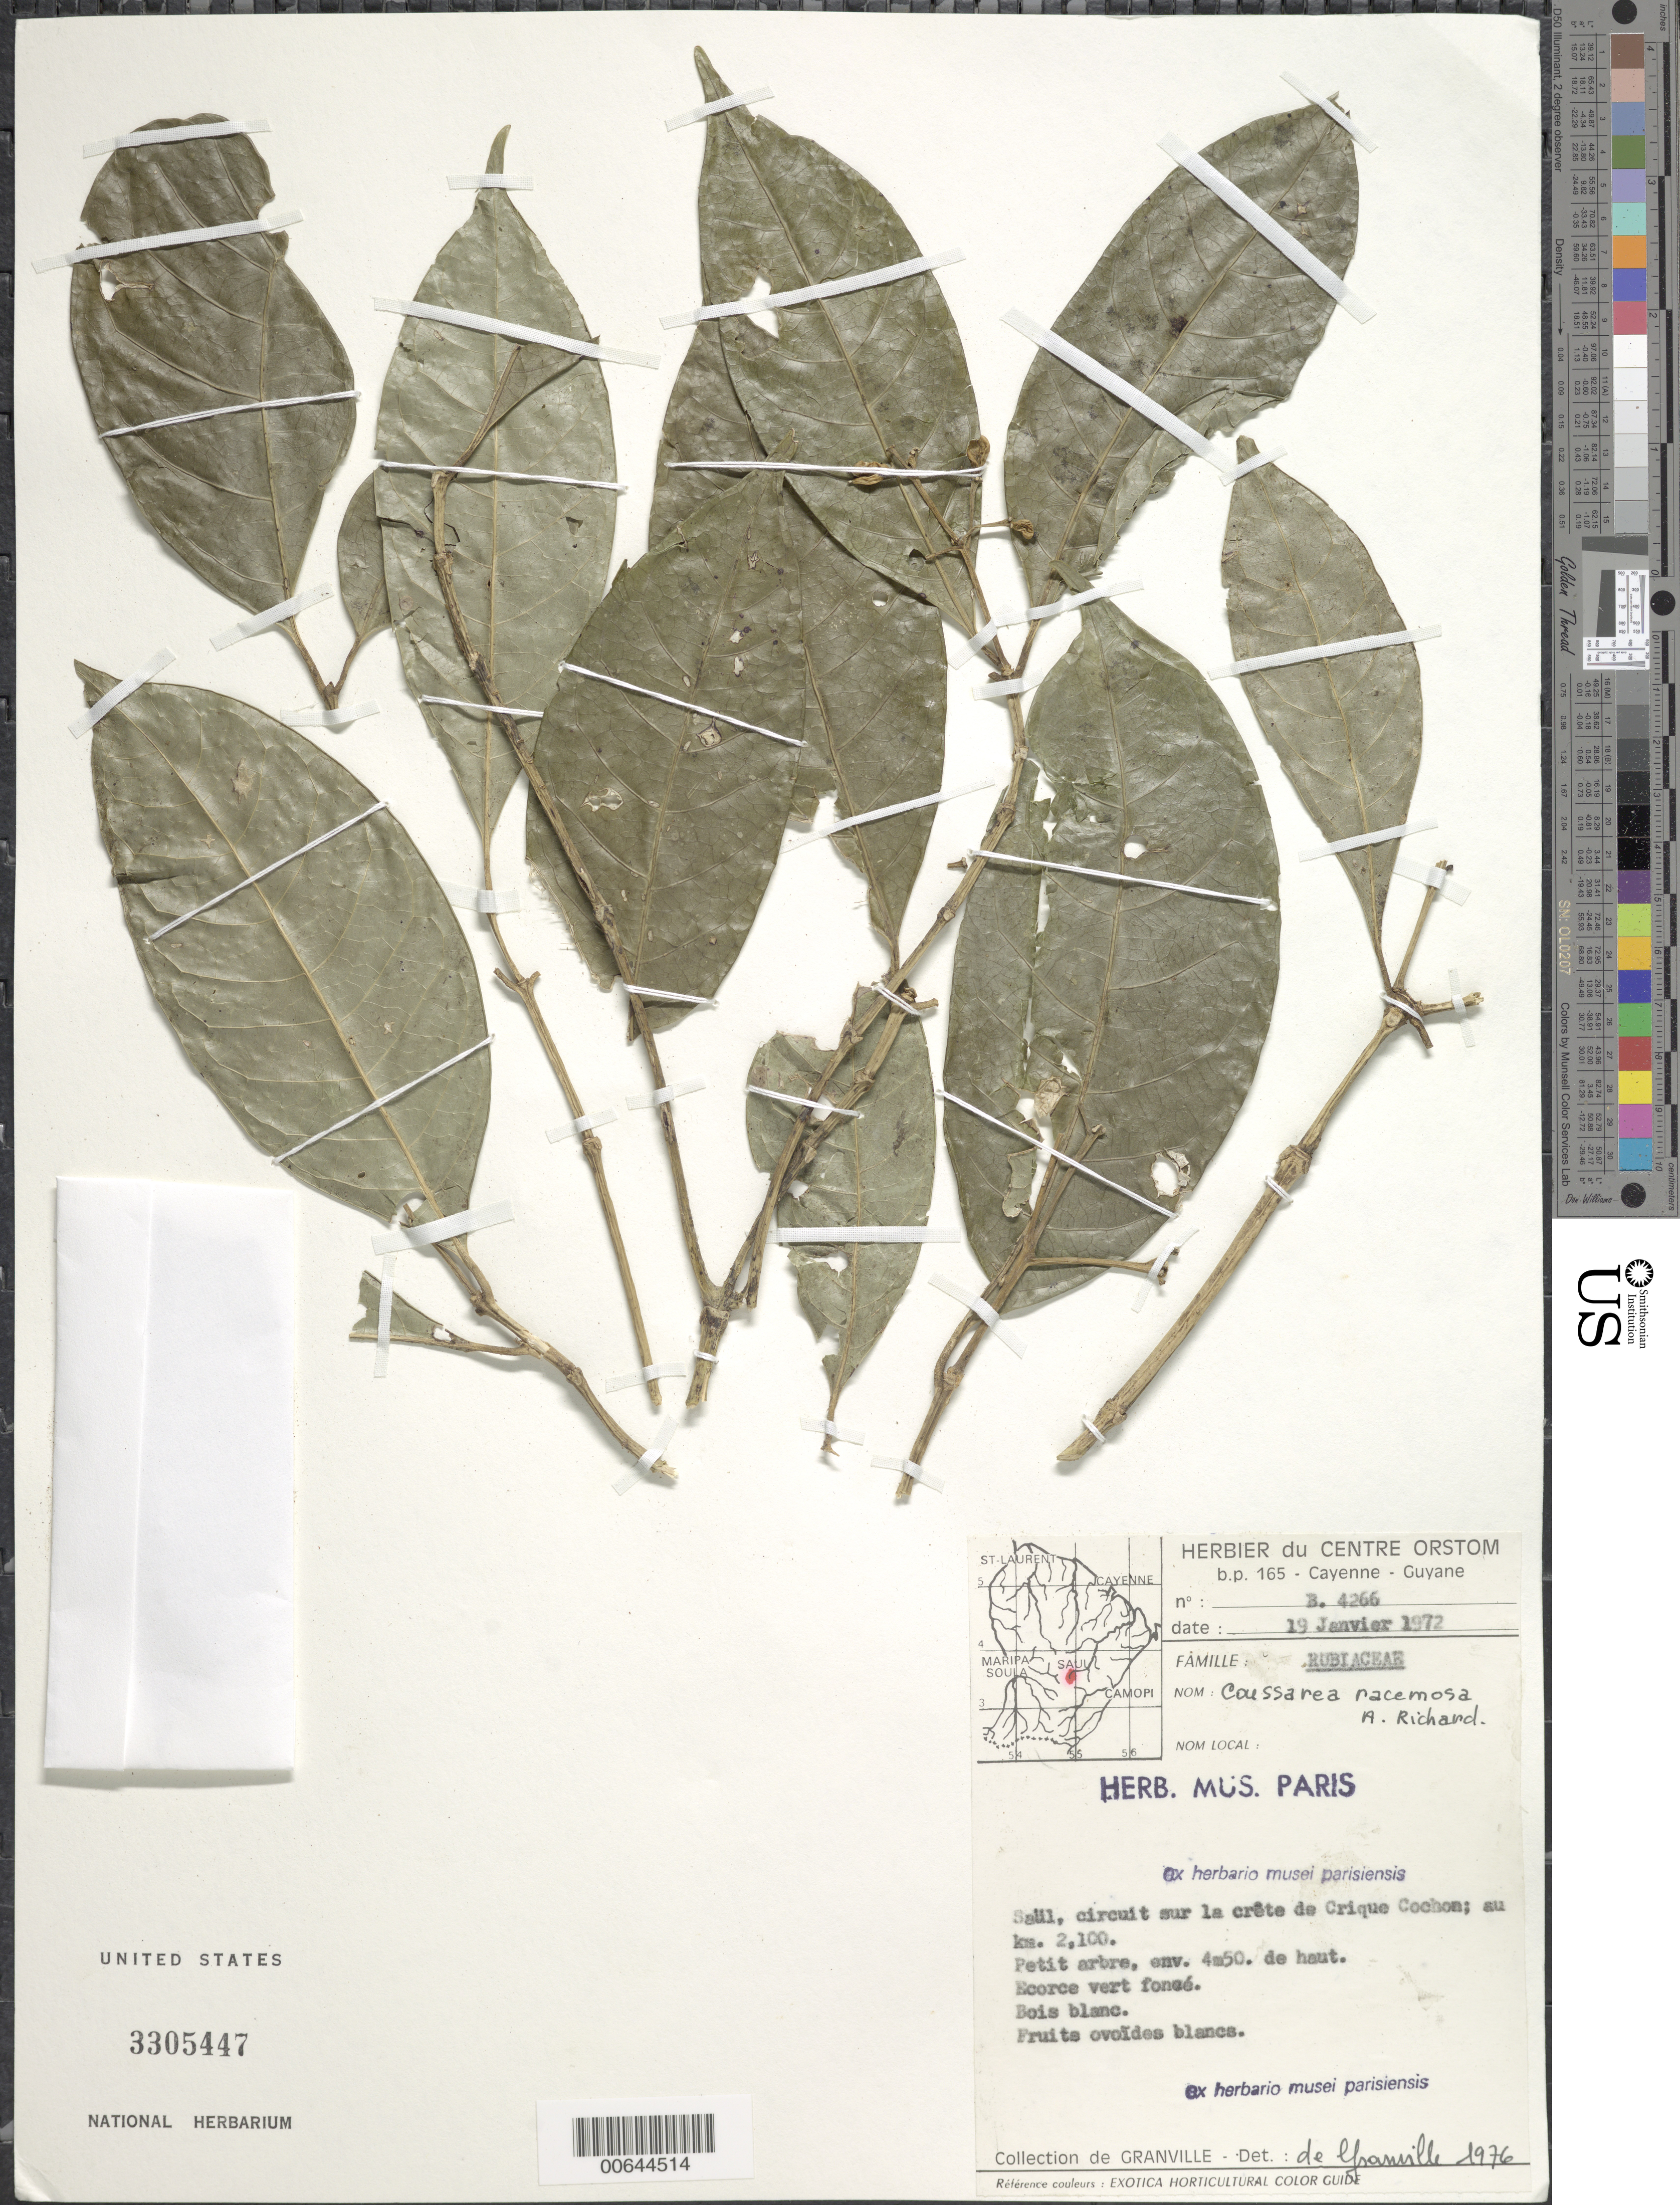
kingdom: Plantae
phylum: Tracheophyta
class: Magnoliopsida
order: Gentianales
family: Rubiaceae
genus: Coussarea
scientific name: Coussarea racemosa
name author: A. Rich.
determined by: Granville, J. J. de, (CAY), Institut de Recherche pour le Developpement (IRD) (FRENCH GUIANA)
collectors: J.-J. de Granville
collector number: B 4266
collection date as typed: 19-Jan-72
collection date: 1972-01-19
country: French Guiana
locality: Saül, circuit sur la crête de Crique Cochon, au km 2,100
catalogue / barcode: US 3305447